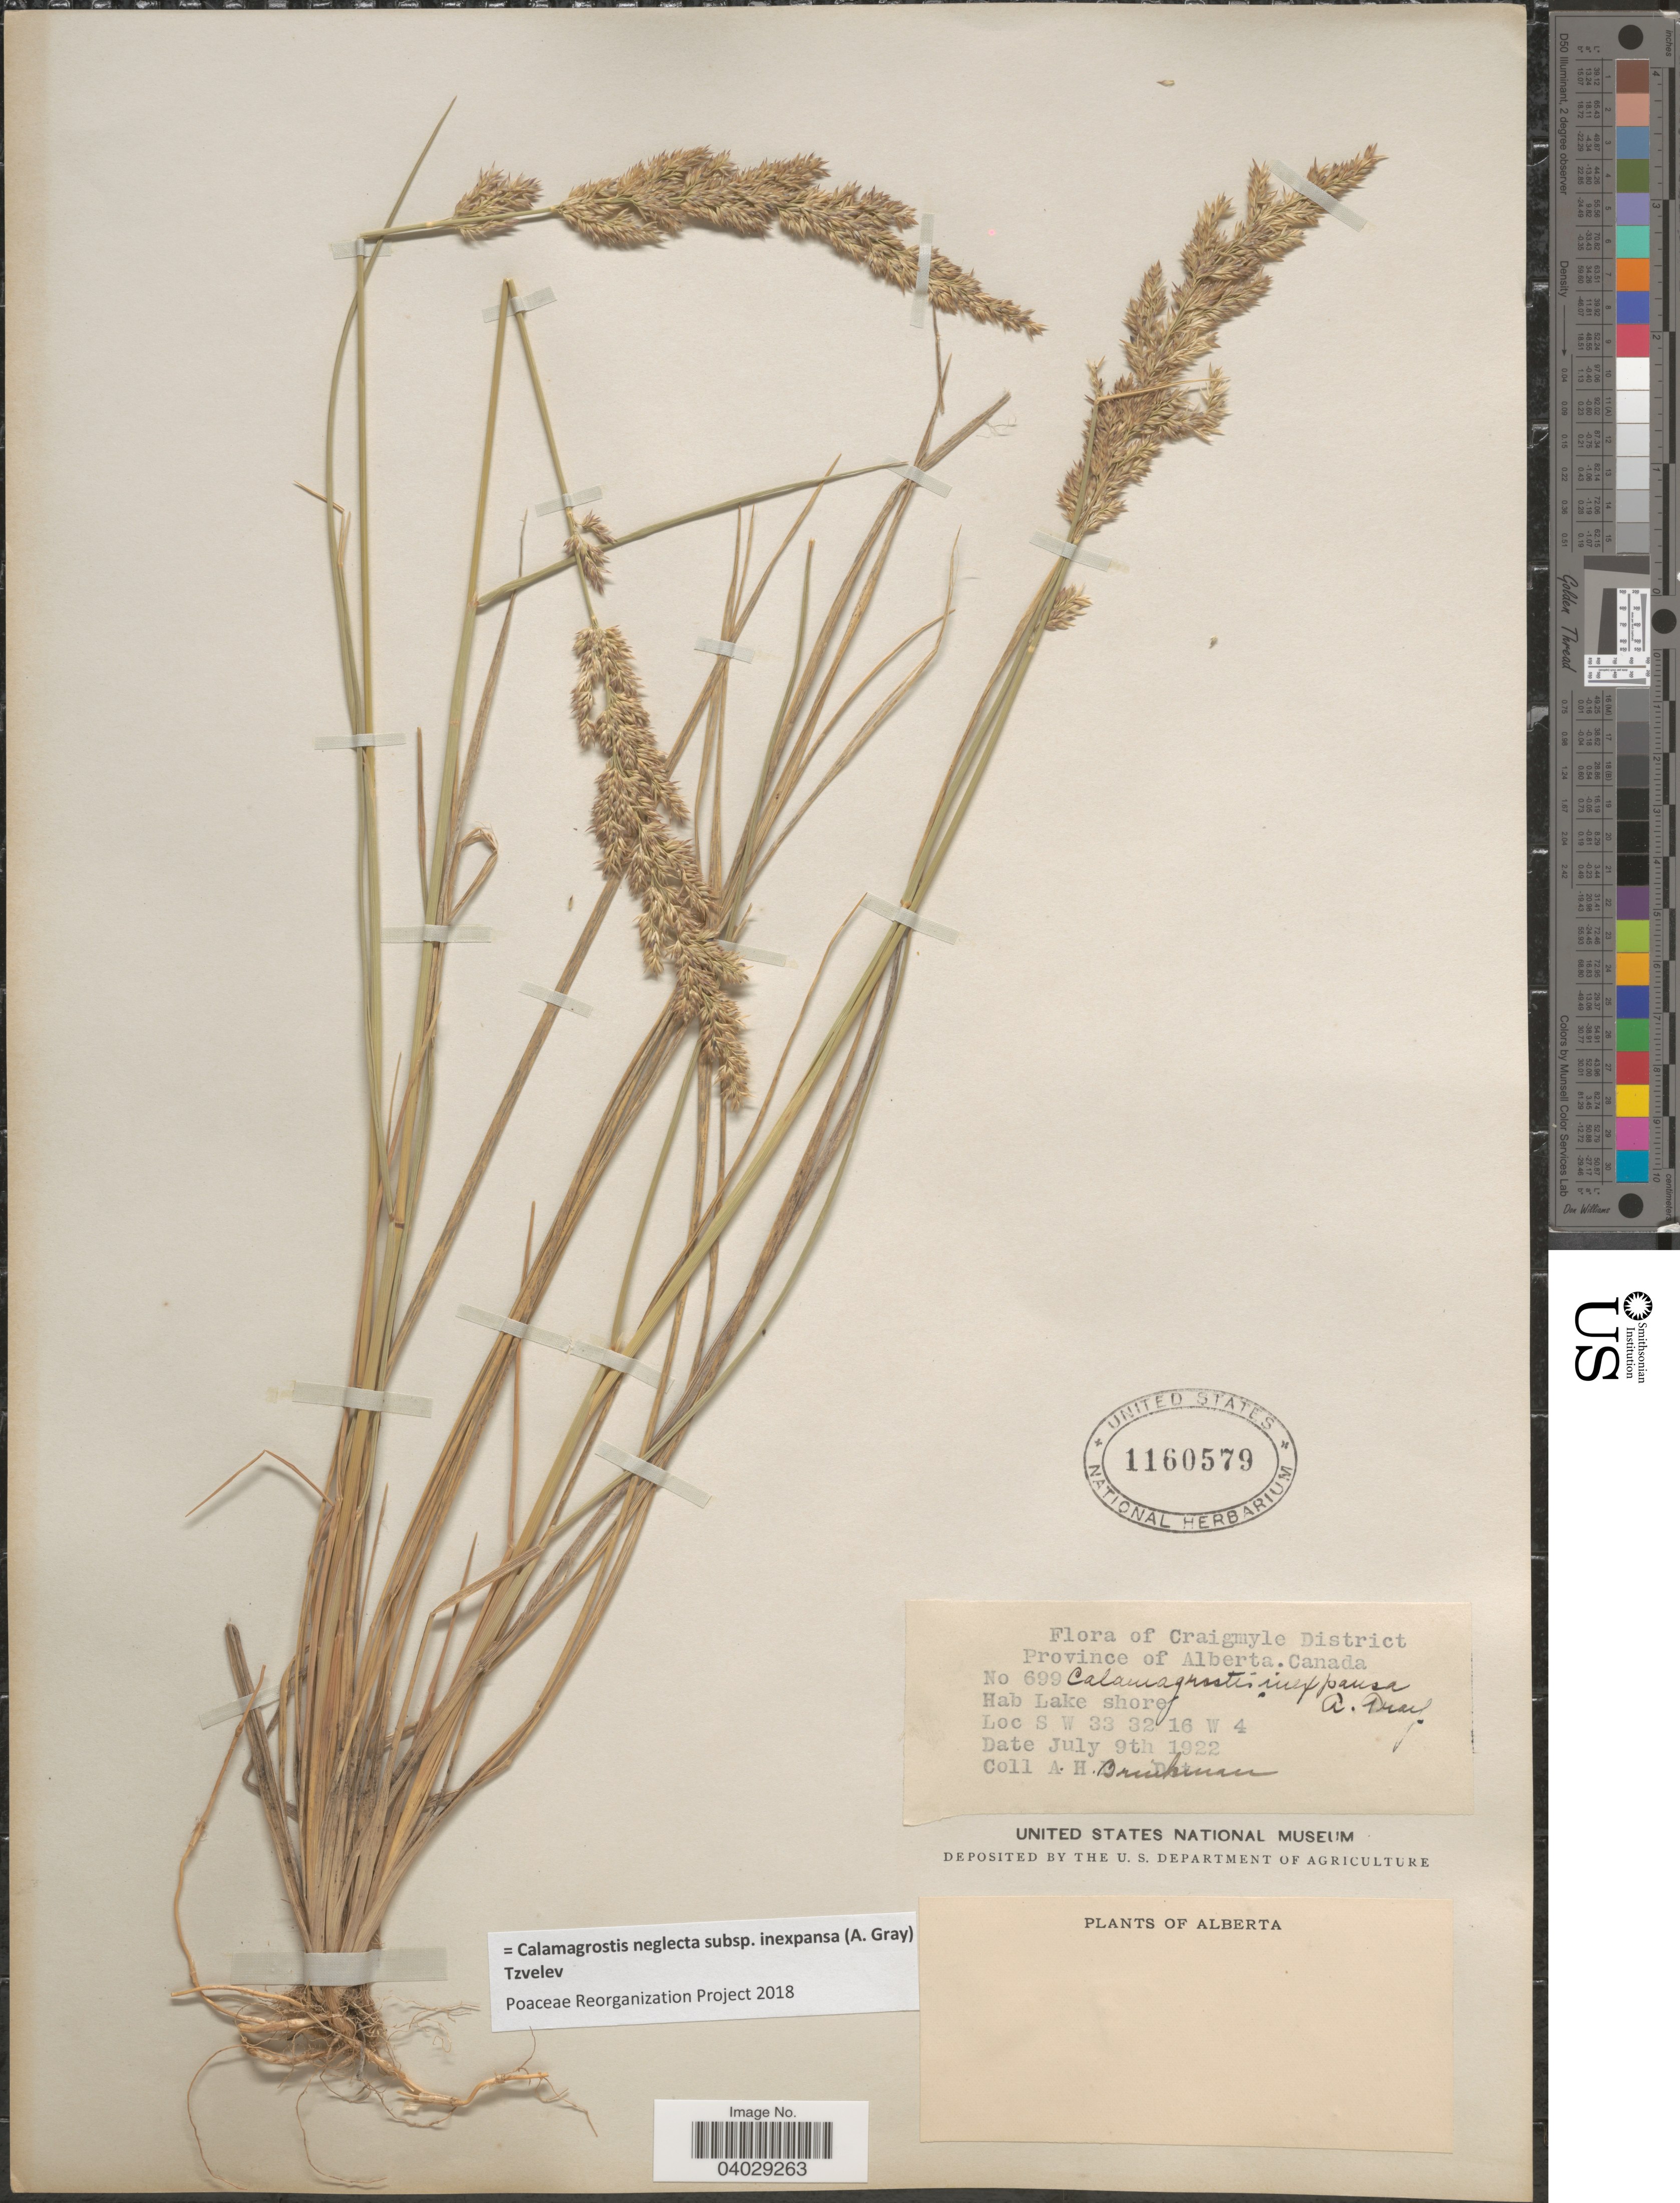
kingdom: Plantae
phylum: Tracheophyta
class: Liliopsida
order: Poales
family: Poaceae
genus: Calamagrostis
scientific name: Calamagrostis neglecta subsp. inexpansa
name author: (A. Gray) Tzvelev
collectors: A. Brinkman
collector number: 699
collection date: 1922-07-09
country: Canada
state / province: Alberta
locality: Craigmyle District. S W 33 32 16 W 4.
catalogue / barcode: US 1160579